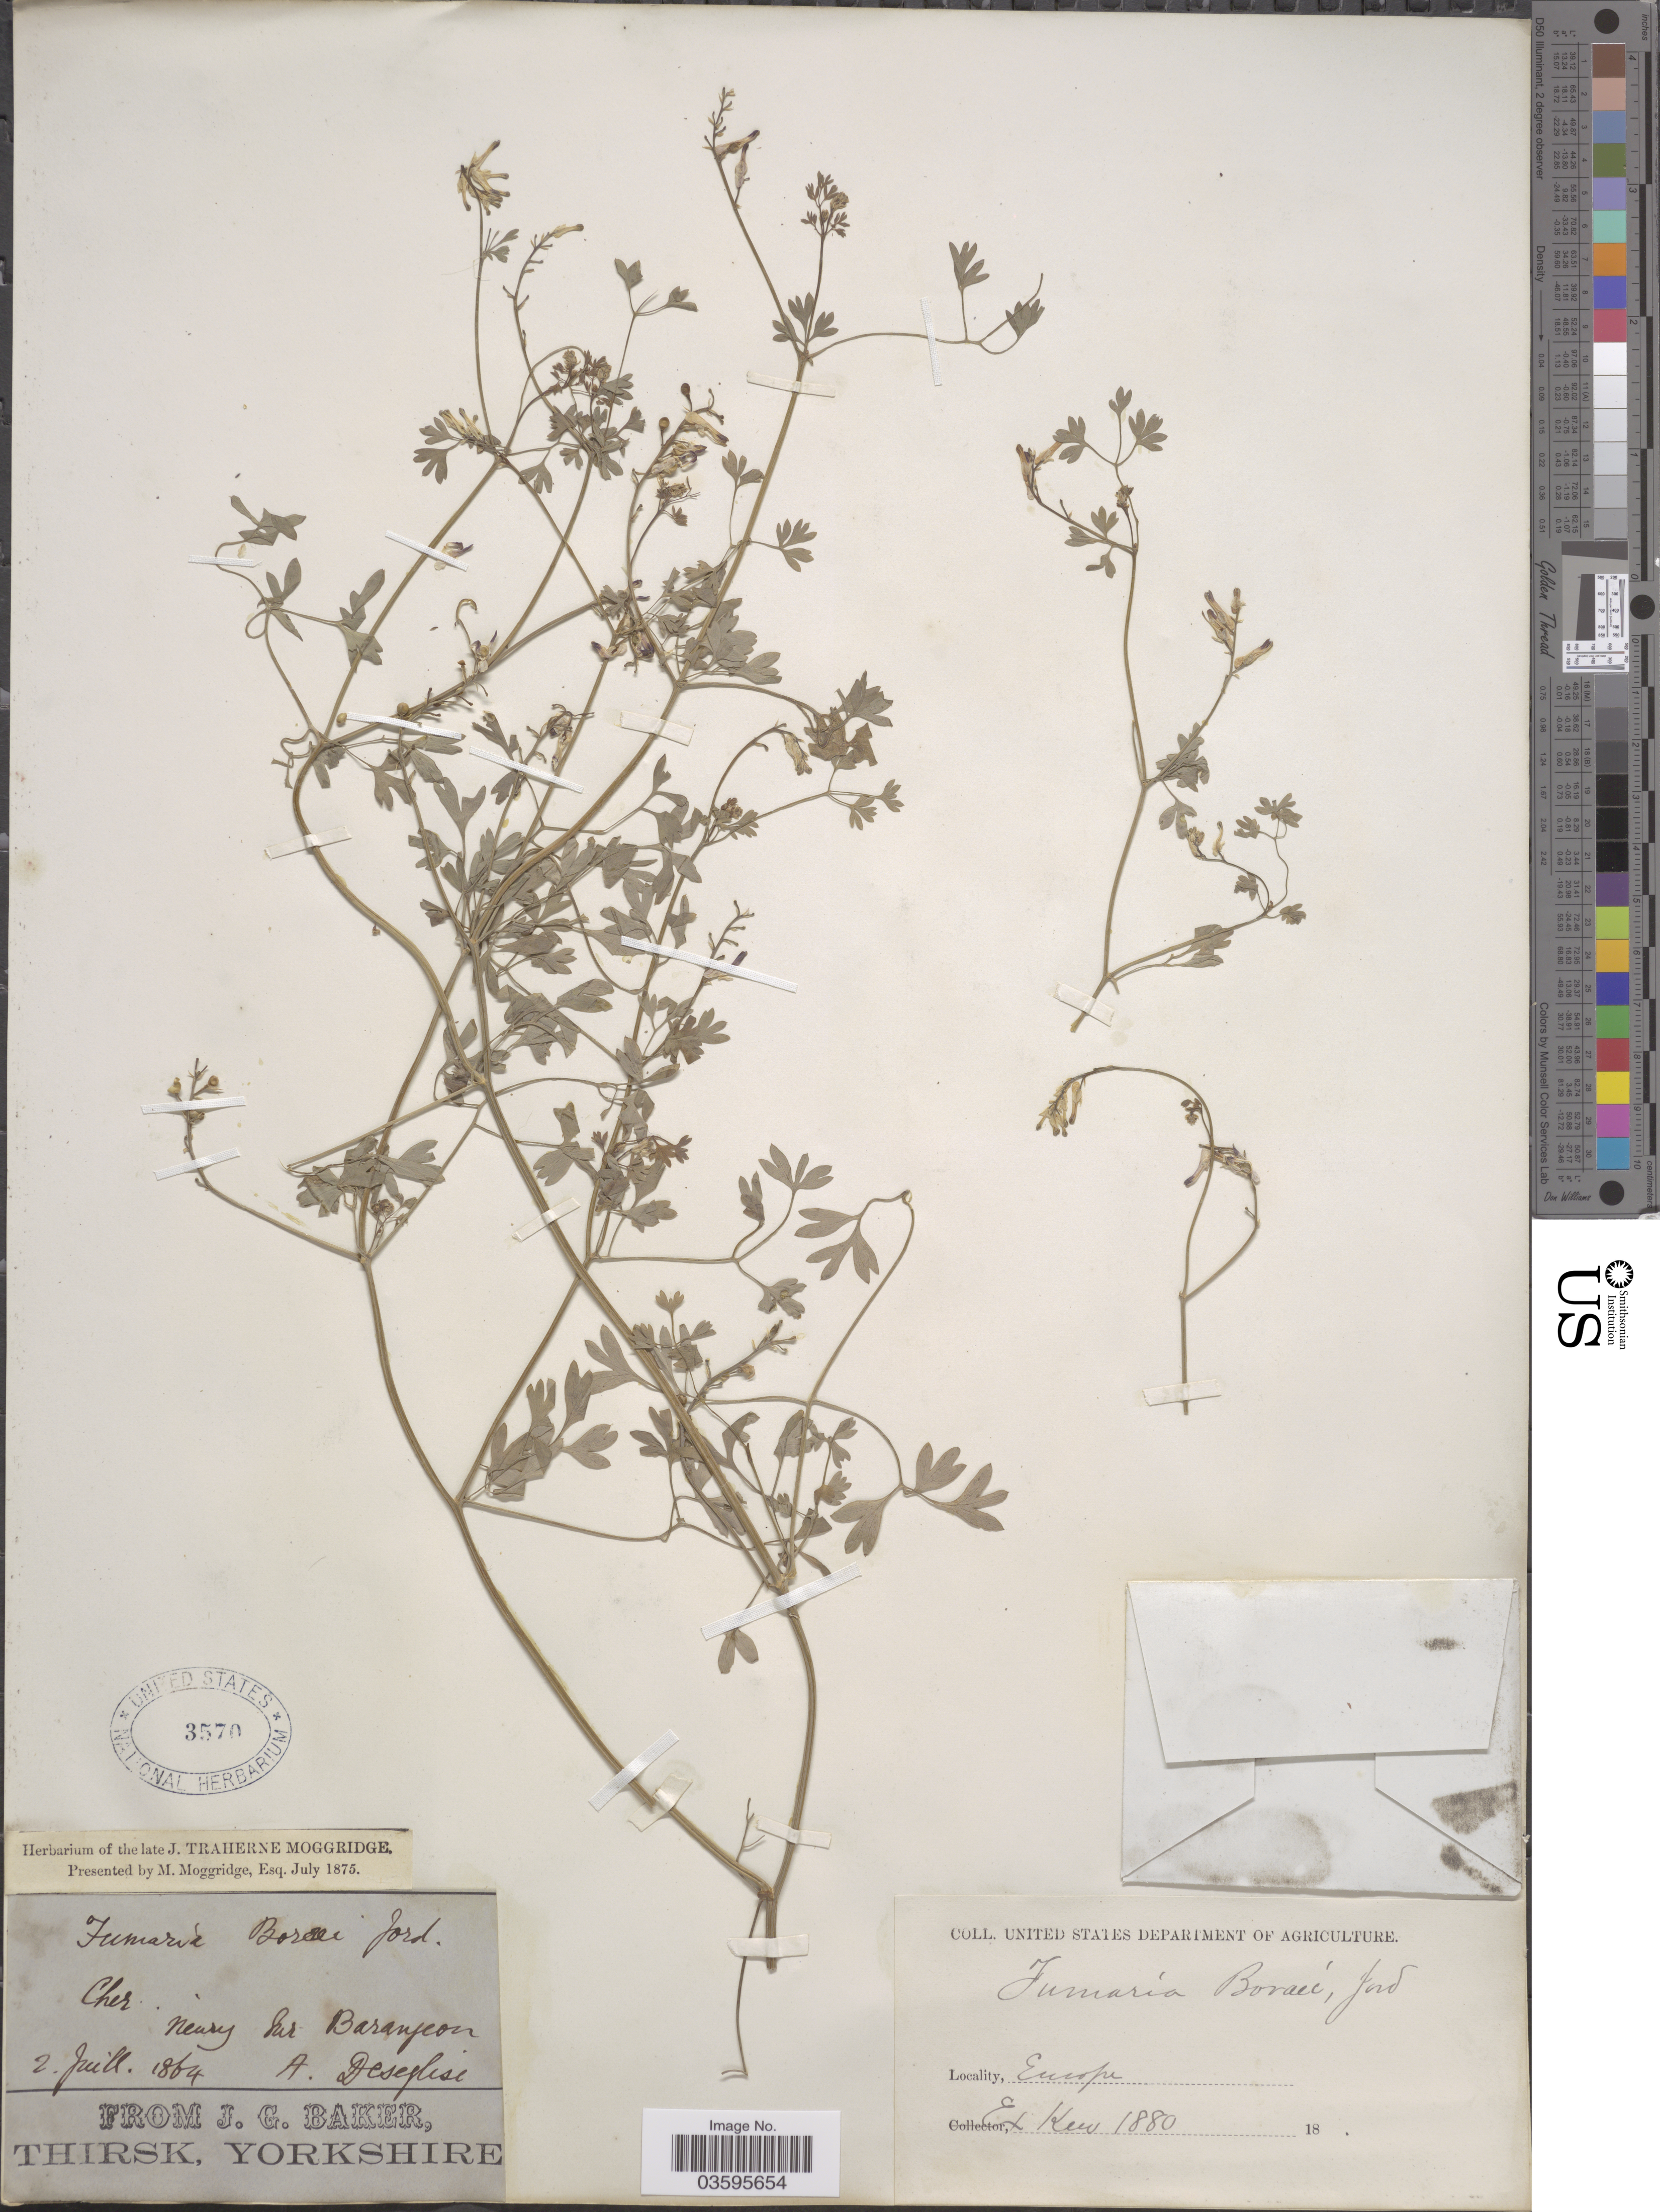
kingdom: Plantae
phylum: Tracheophyta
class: Magnoliopsida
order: Ranunculales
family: Papaveraceae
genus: Fumaria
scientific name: Fumaria boraei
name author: Jord.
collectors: A. Deseglise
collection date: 1864-07-02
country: France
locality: Cher. Neuvy sur. Barangeon. Europe.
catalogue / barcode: US 3570